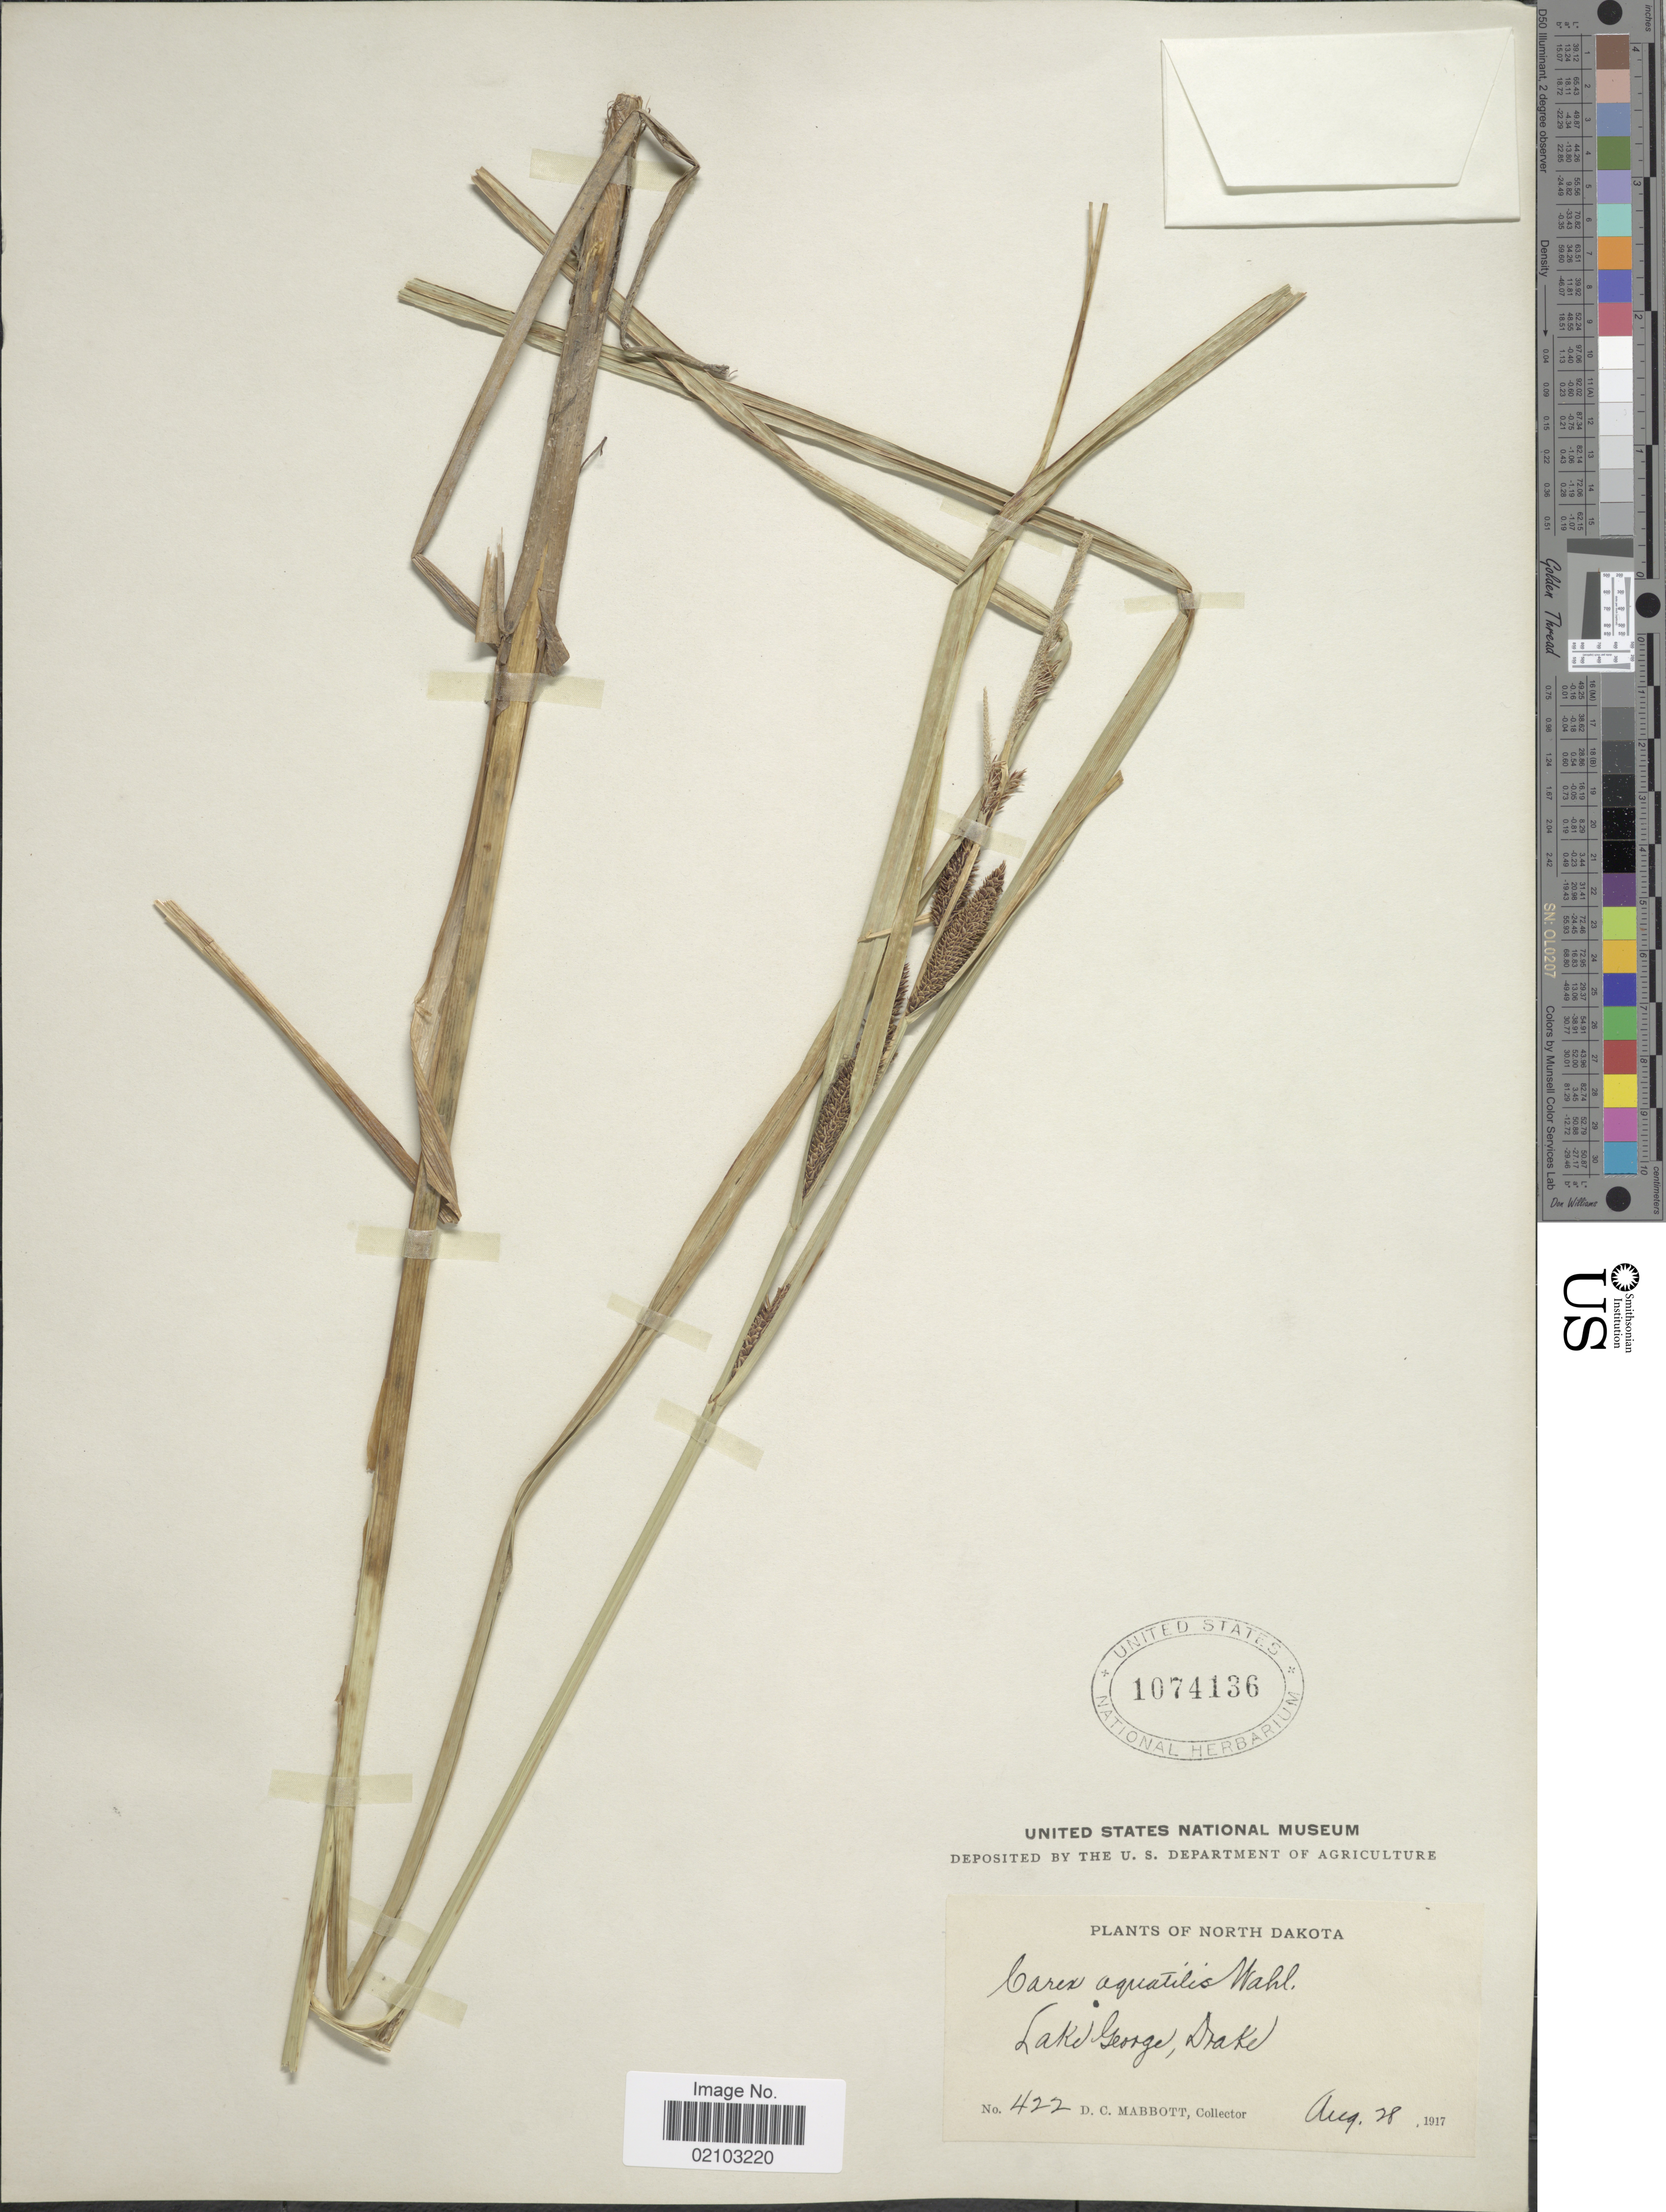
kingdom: Plantae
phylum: Tracheophyta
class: Liliopsida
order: Poales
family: Cyperaceae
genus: Carex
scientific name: Carex aquatilis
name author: Wahlenb.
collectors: D. Mabbott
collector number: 422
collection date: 1917-08-28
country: United States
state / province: North Dakota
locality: Lake George, Drake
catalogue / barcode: US 1074136